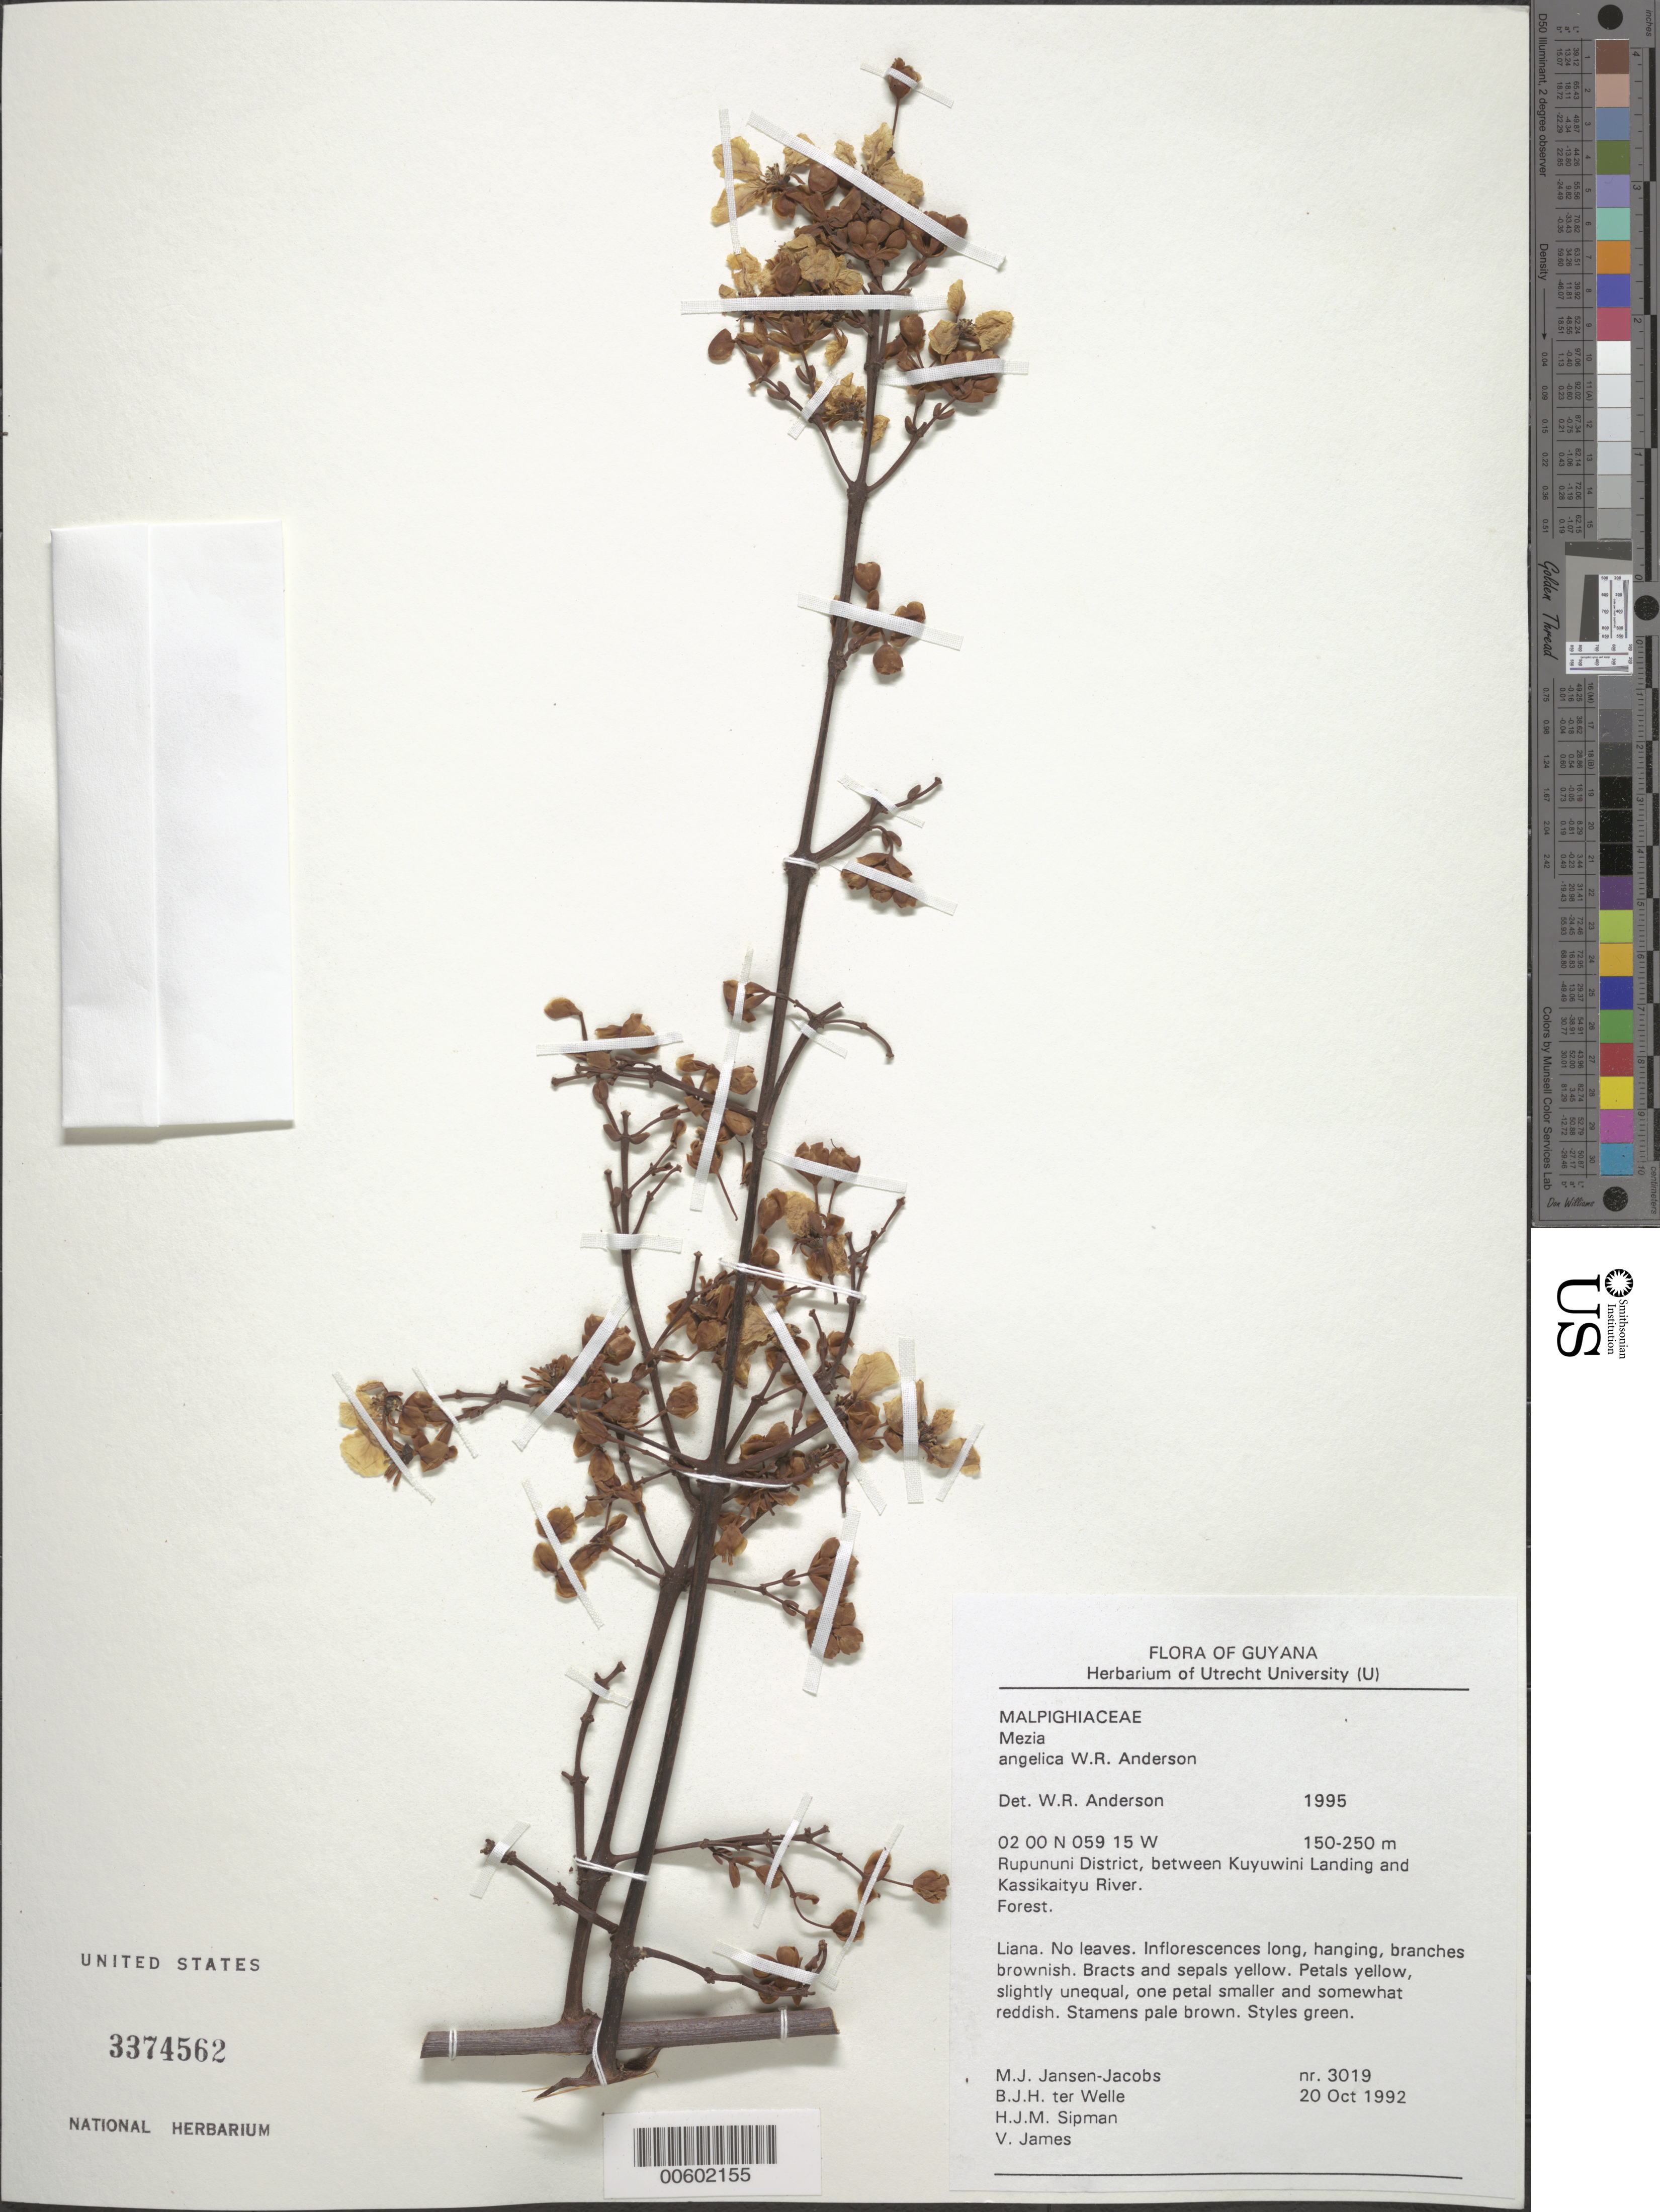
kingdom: Plantae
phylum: Tracheophyta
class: Magnoliopsida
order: Malpighiales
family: Malpighiaceae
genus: Mezia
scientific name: Mezia angelica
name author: W.R. Anderson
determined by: Anderson, W. R., (MICH), University of Michigan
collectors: M. J. Jansen-Jacobs, B. Welle, H. J. M. Sipman & V. James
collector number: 3019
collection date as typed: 20-Oct-92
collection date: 1992-10-20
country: Guyana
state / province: U. Takutu-U. Essequibo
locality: Rupununi District, between Kuyuwini Landing and Kassikaityu River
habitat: Forest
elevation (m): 150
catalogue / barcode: US 3374562